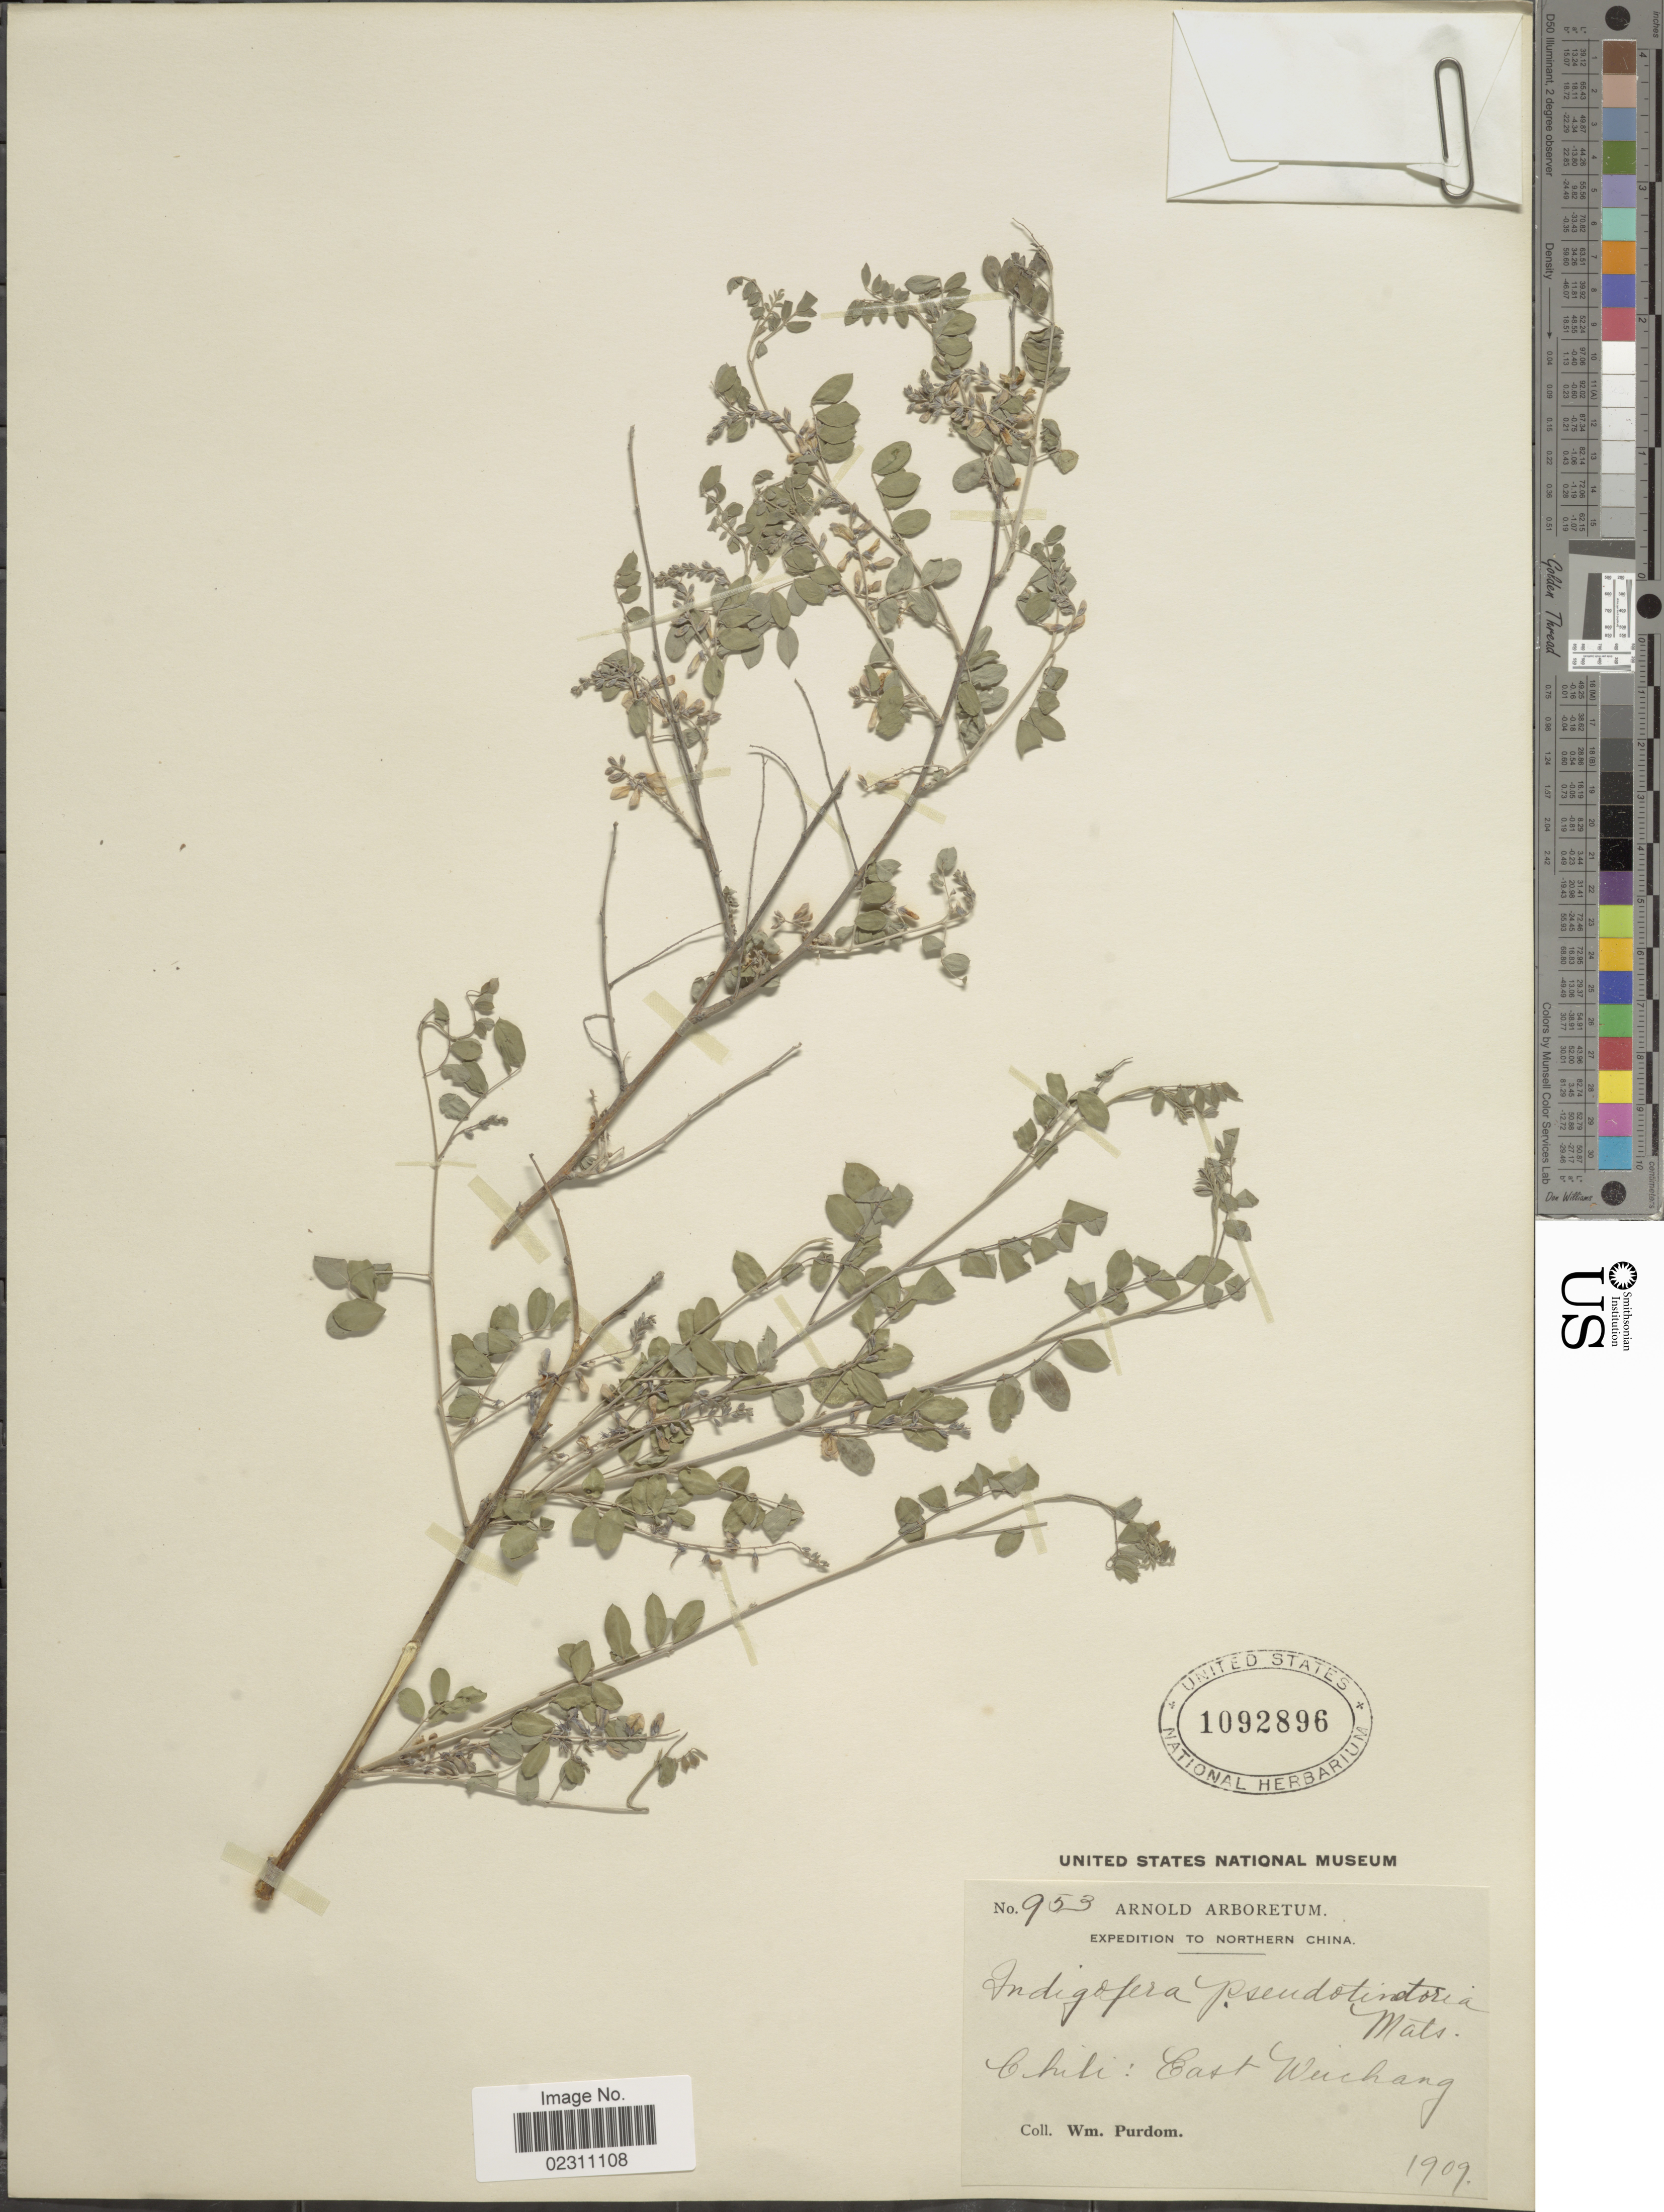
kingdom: Plantae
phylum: Tracheophyta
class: Magnoliopsida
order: Fabales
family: Fabaceae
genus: Indigofera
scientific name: Indigofera pseudotinctoria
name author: Matsum.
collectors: W. Purdom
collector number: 953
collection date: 1909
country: China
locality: Northern China, chili, East Weichang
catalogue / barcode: US 1092896